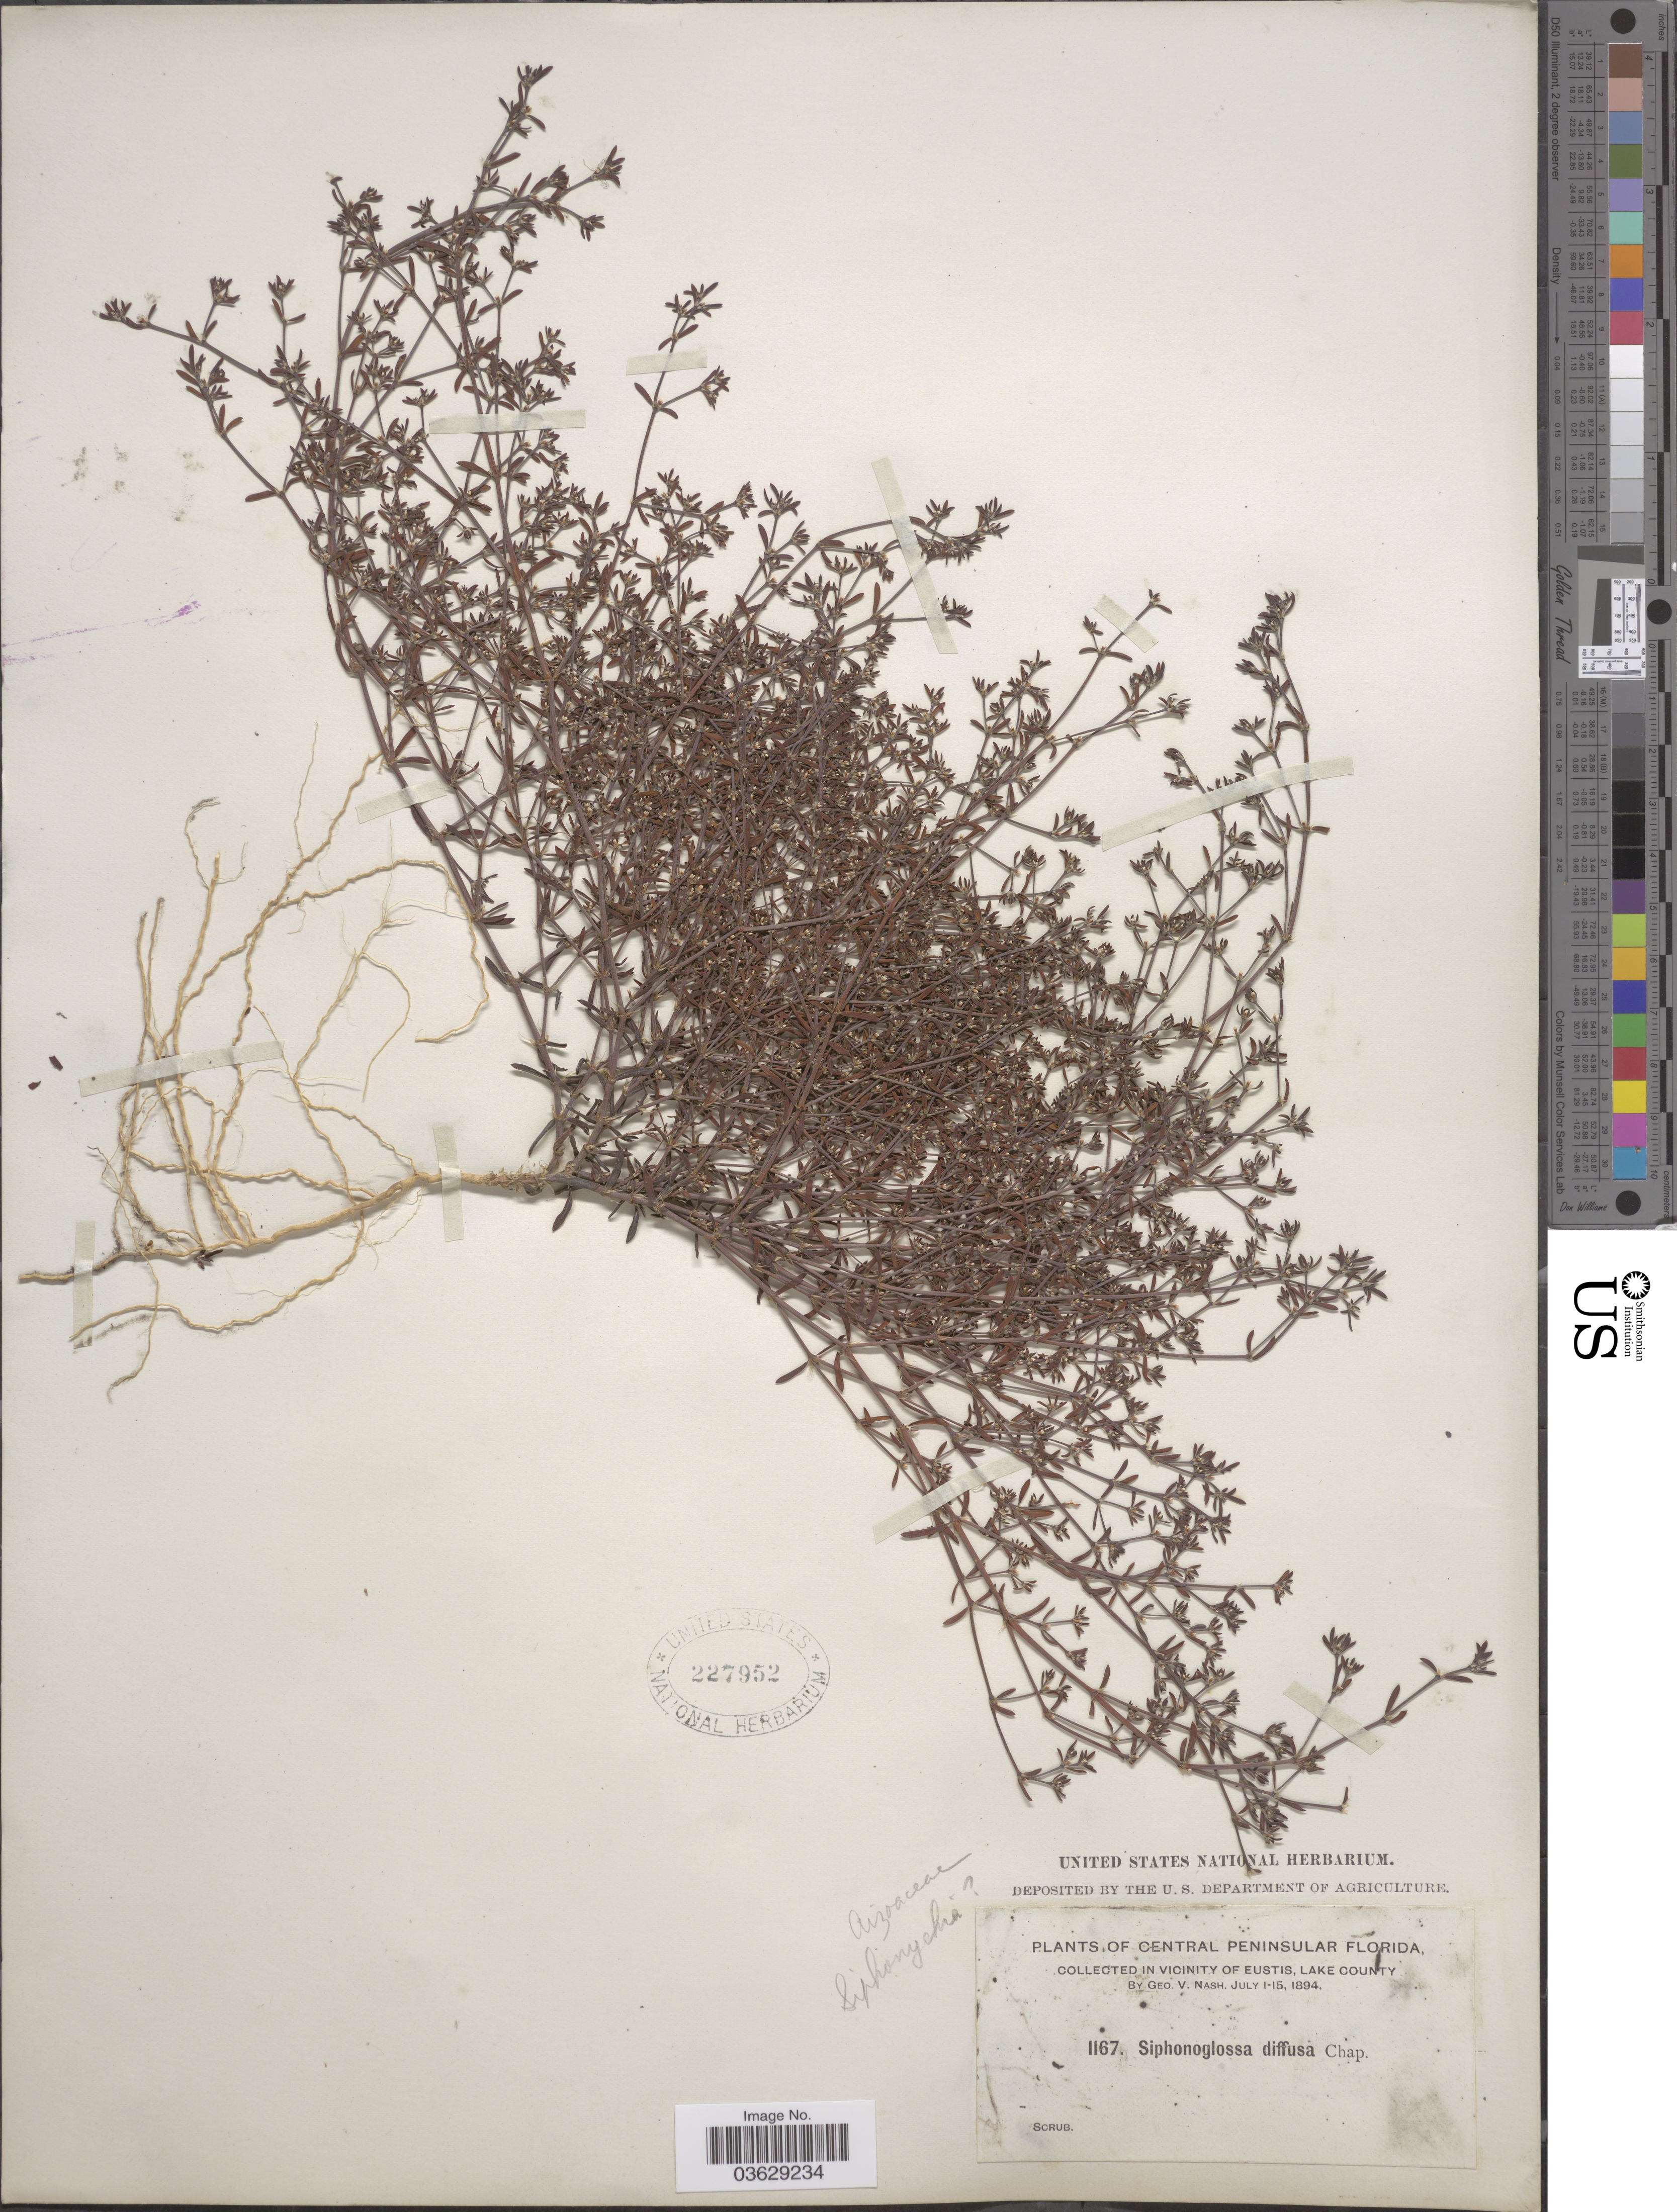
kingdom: Plantae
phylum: Tracheophyta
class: Magnoliopsida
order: Caryophyllales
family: Caryophyllaceae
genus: Paronychia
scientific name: Paronychia patula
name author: Shinners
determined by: Strong, Mark T., (BOT), Smithsonian Institution - National Museum of Natural History (UNITED STATES)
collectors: G. V. Nash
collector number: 1167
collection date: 1894-07-01/1894-07-15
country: United States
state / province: Florida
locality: Central Peninsular Florida. In Vicinity of Eustis, Lake County.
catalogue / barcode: US 227952